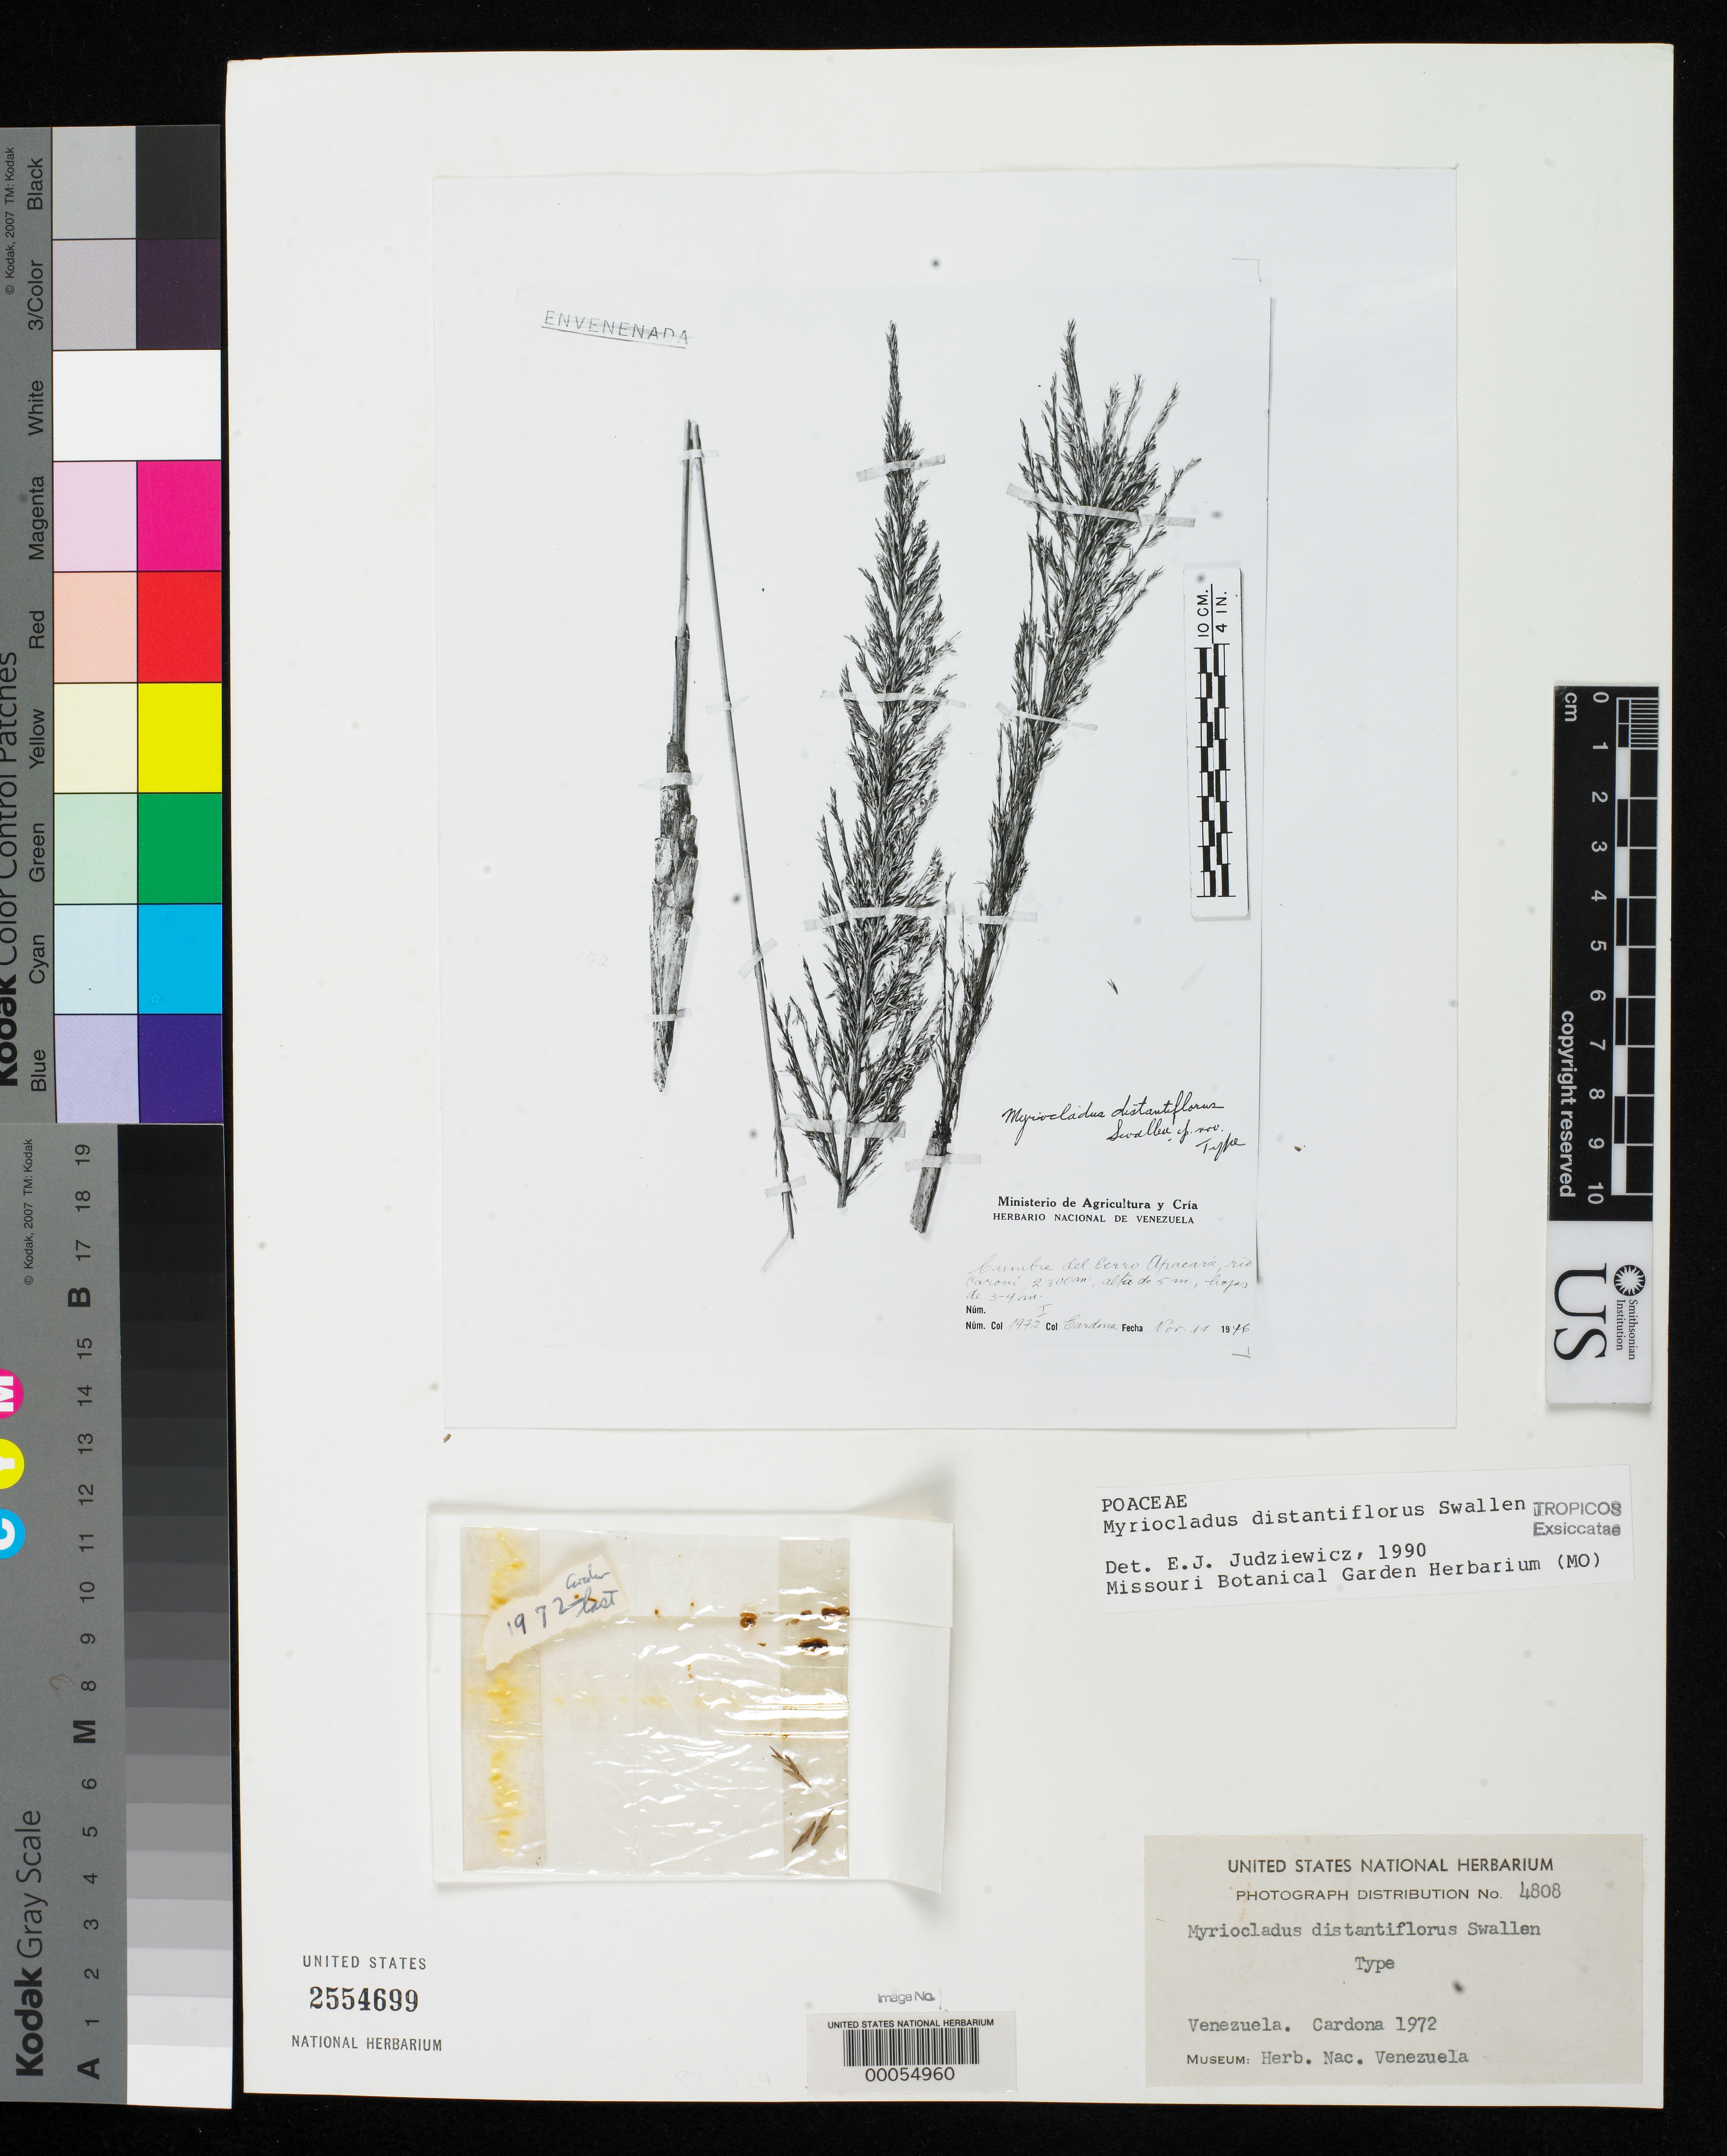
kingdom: Plantae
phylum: Tracheophyta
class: Liliopsida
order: Poales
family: Poaceae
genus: Myriocladus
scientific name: Myriocladus distantiflorus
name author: Swallen in Maguire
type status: Type Material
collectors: F. Cardona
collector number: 1972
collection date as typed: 11 Nov 1946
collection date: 1946-11-11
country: Venezuela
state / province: Bolivar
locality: Cumbre of Cerro Apacara, Rio Caroni.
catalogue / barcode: US 2554699